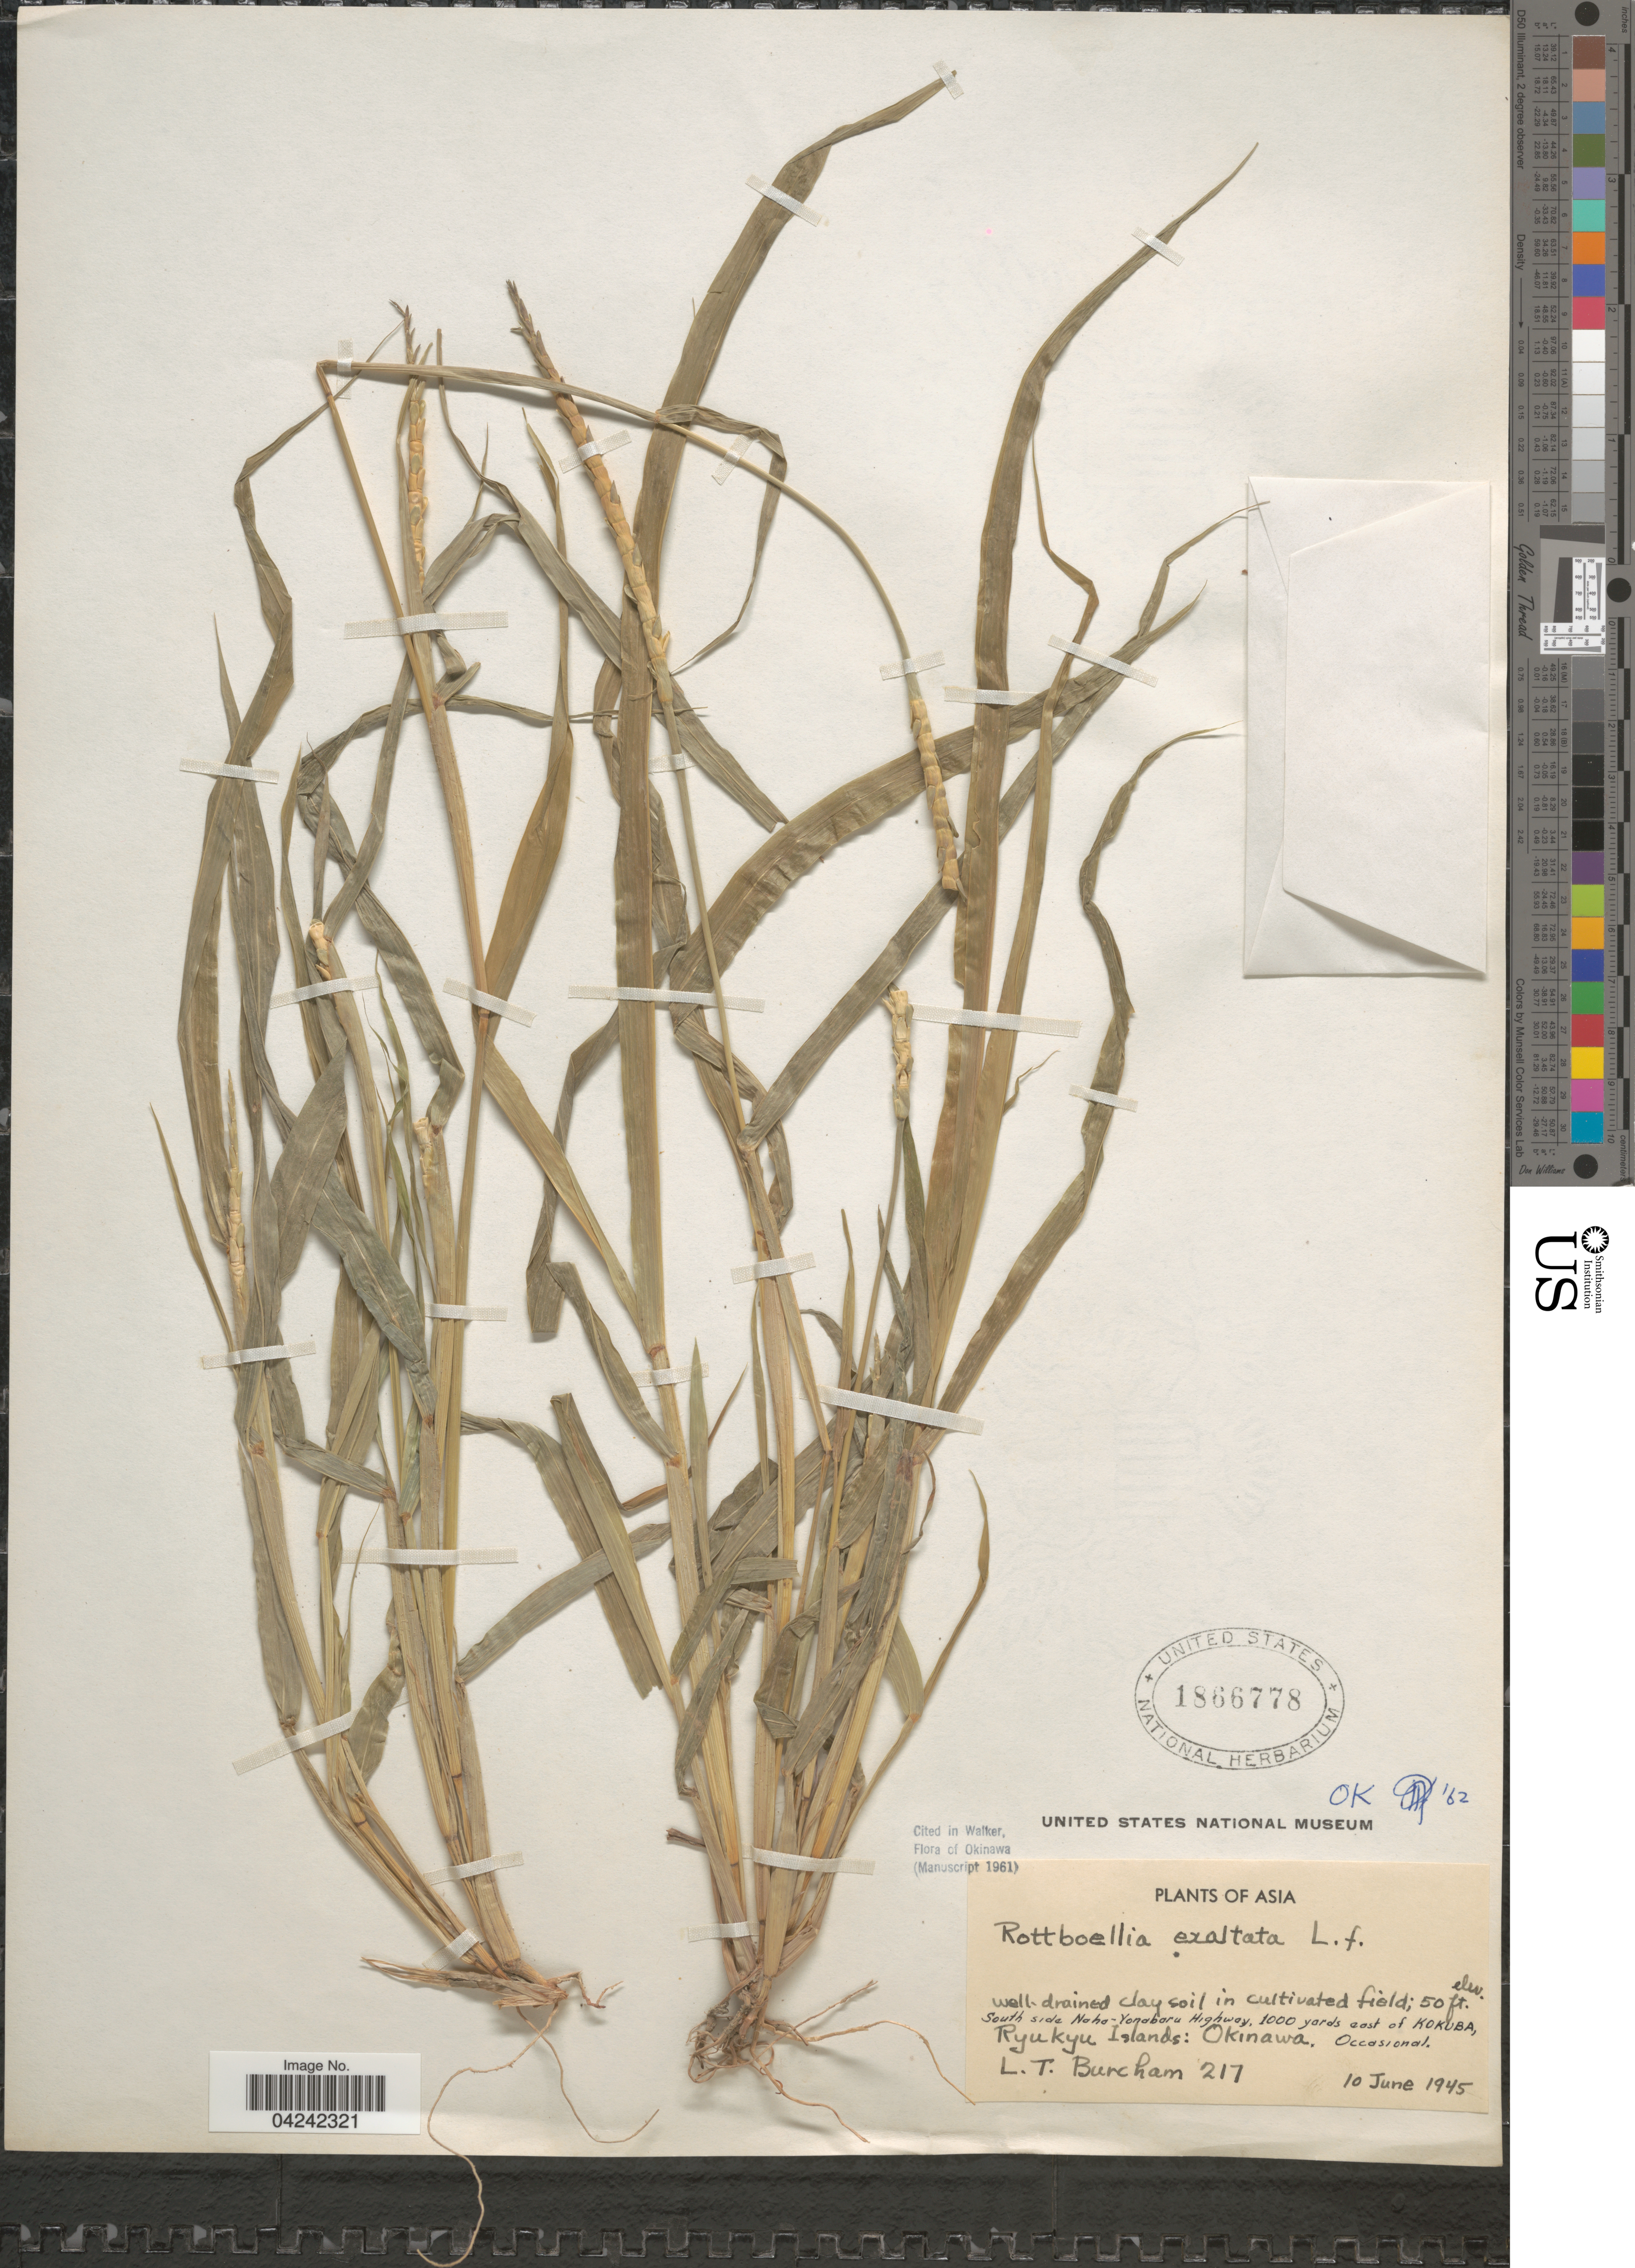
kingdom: Plantae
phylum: Tracheophyta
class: Liliopsida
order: Poales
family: Poaceae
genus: Rottboellia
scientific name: Rottboellia cochinchinensis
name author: (Lour.) Clayton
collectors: L. Burcham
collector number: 217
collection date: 1945-06-10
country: Japan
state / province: Okinawa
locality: South side Naha-Yonabaru Highway, 1000 yards east of Kokuba, Ryukyu Islands.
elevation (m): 15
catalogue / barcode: US 1866778